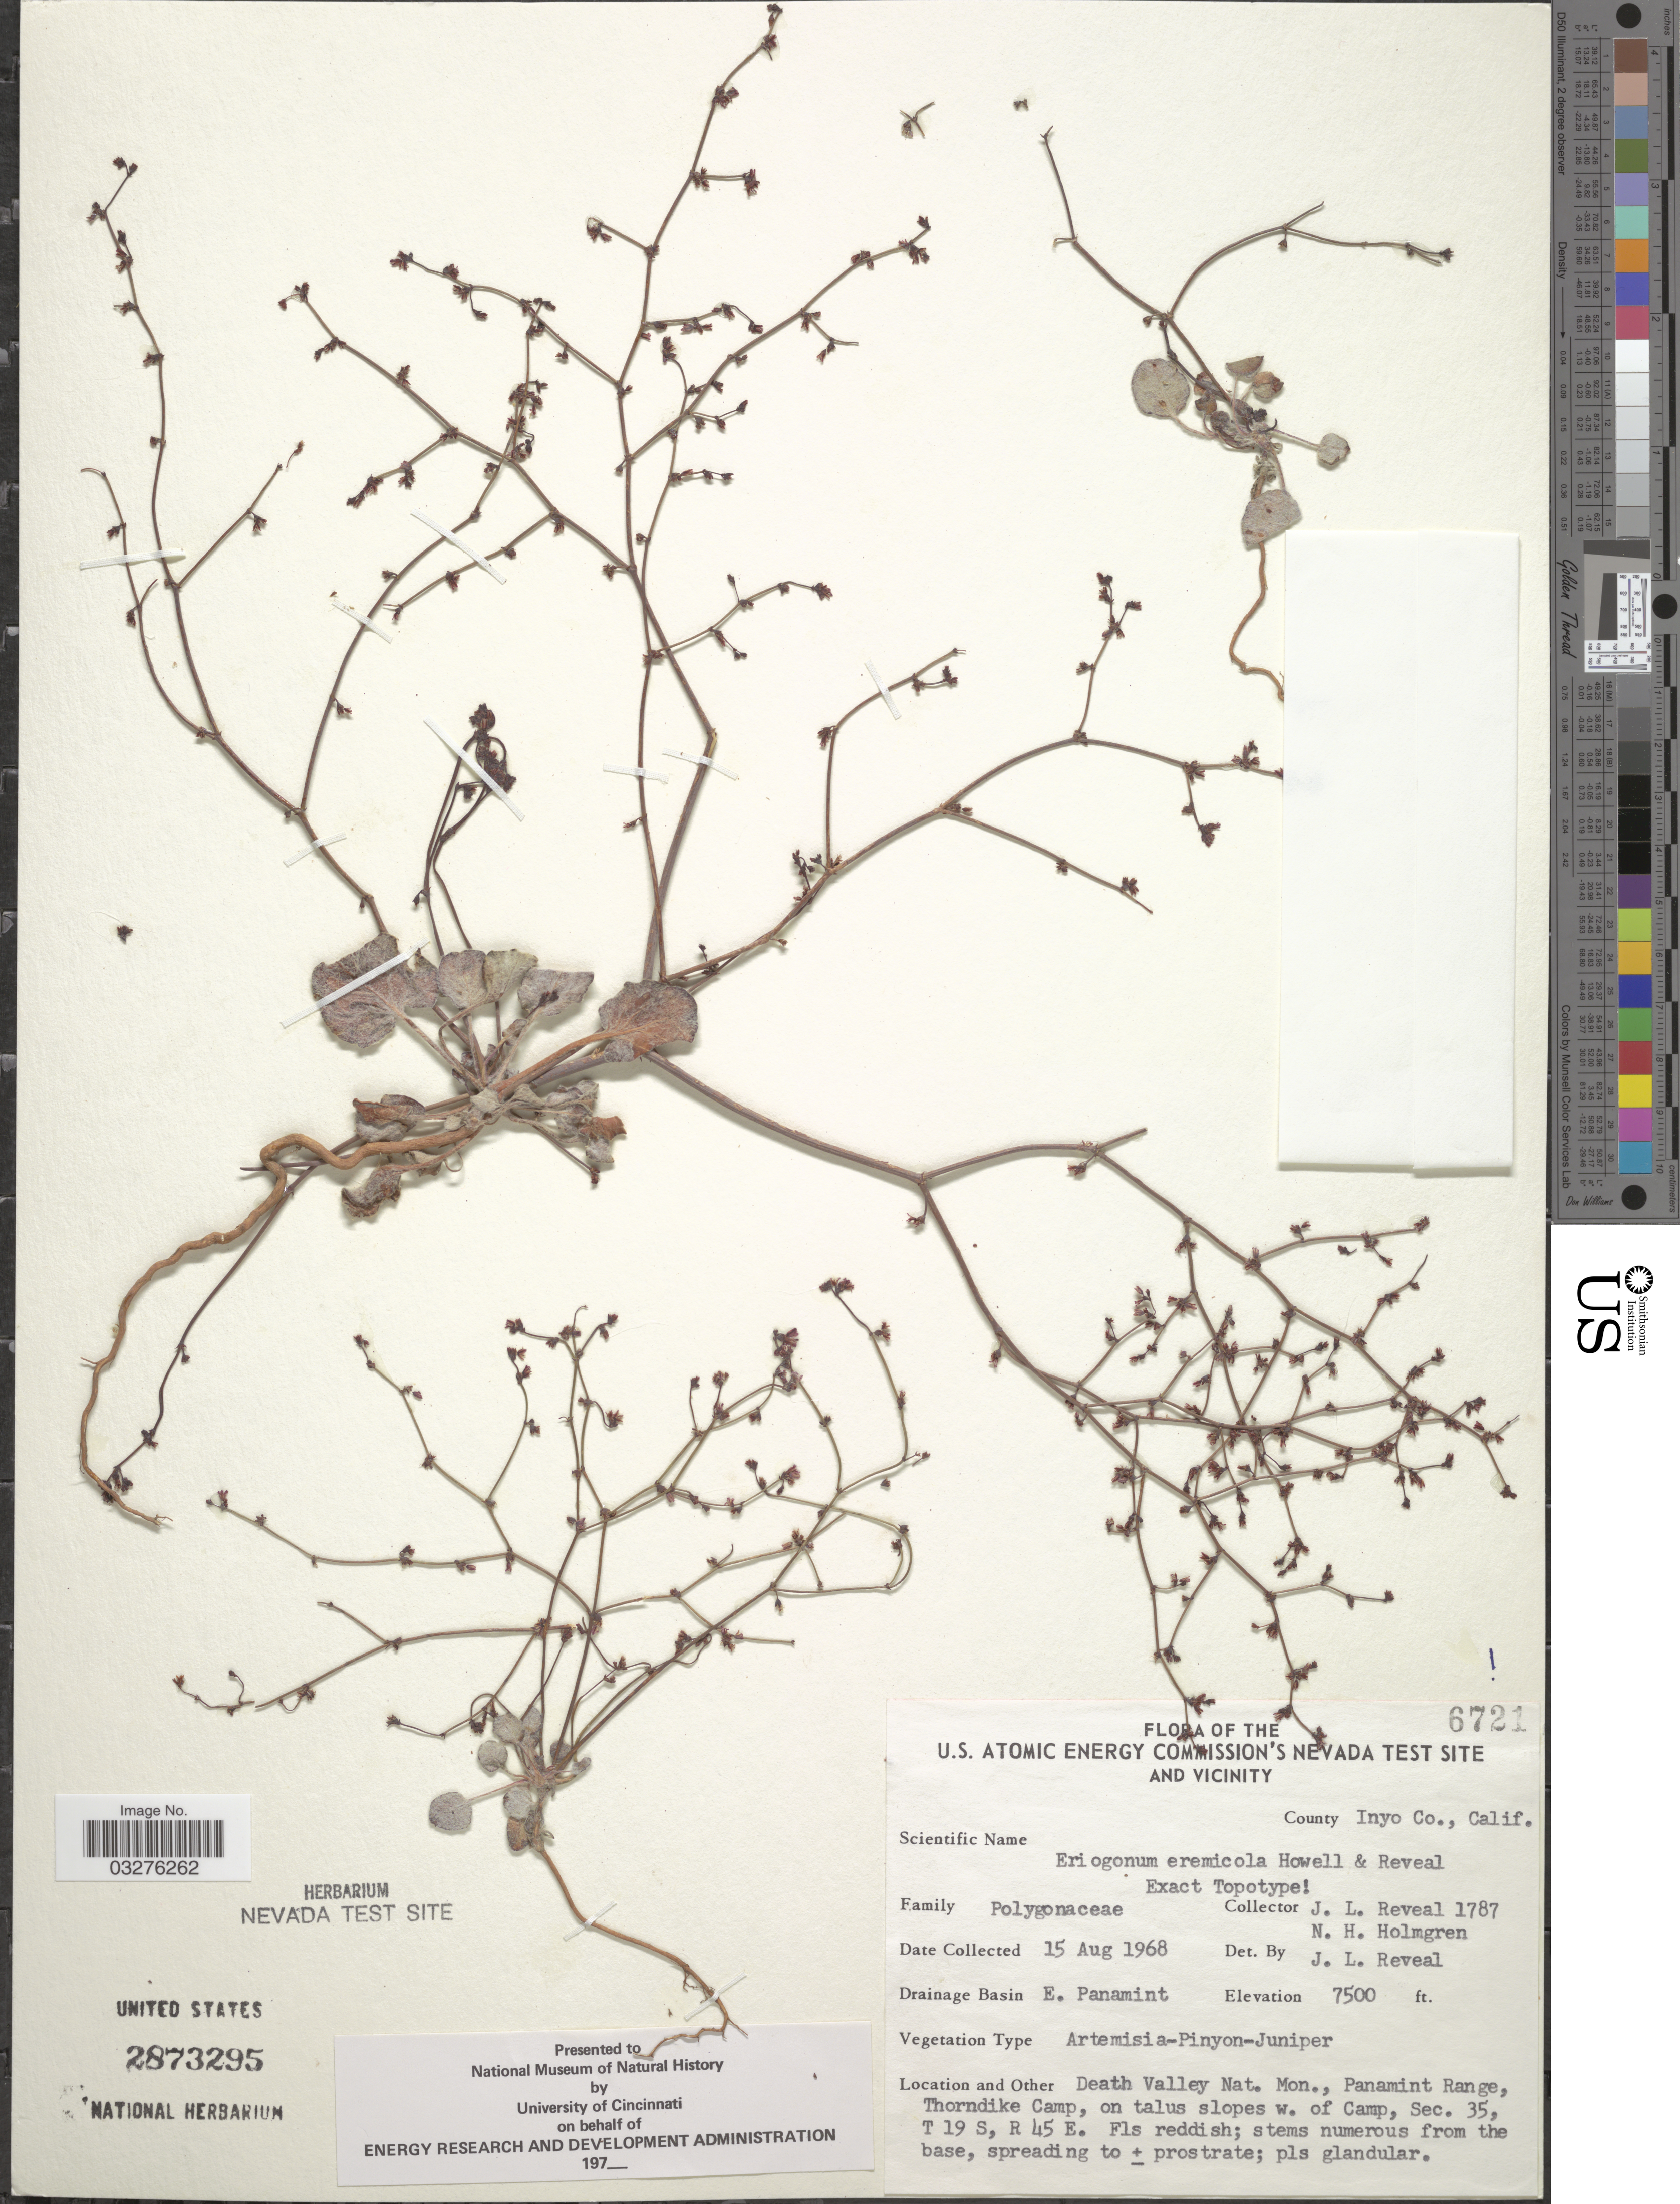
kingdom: Plantae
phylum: Tracheophyta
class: Magnoliopsida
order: Caryophyllales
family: Polygonaceae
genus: Eriogonum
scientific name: Eriogonum eremicola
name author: J.T. Howell & Reveal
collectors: J. L. Reveal & N. H. Holmgren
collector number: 1787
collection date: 1968-08-15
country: United States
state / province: California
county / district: Inyo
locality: U.S. Atomic Energy Commission's Nevada Test Site and Vicinity. County Inyo Co., Drainage Basin E. Panamint, Death Valley Nat. Mon., Panamint Range, Thorndike Camp, on talus slopes w. of Camp, Sec. 35, T 19 S, R 45 E.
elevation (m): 2286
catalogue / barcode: US 2873295